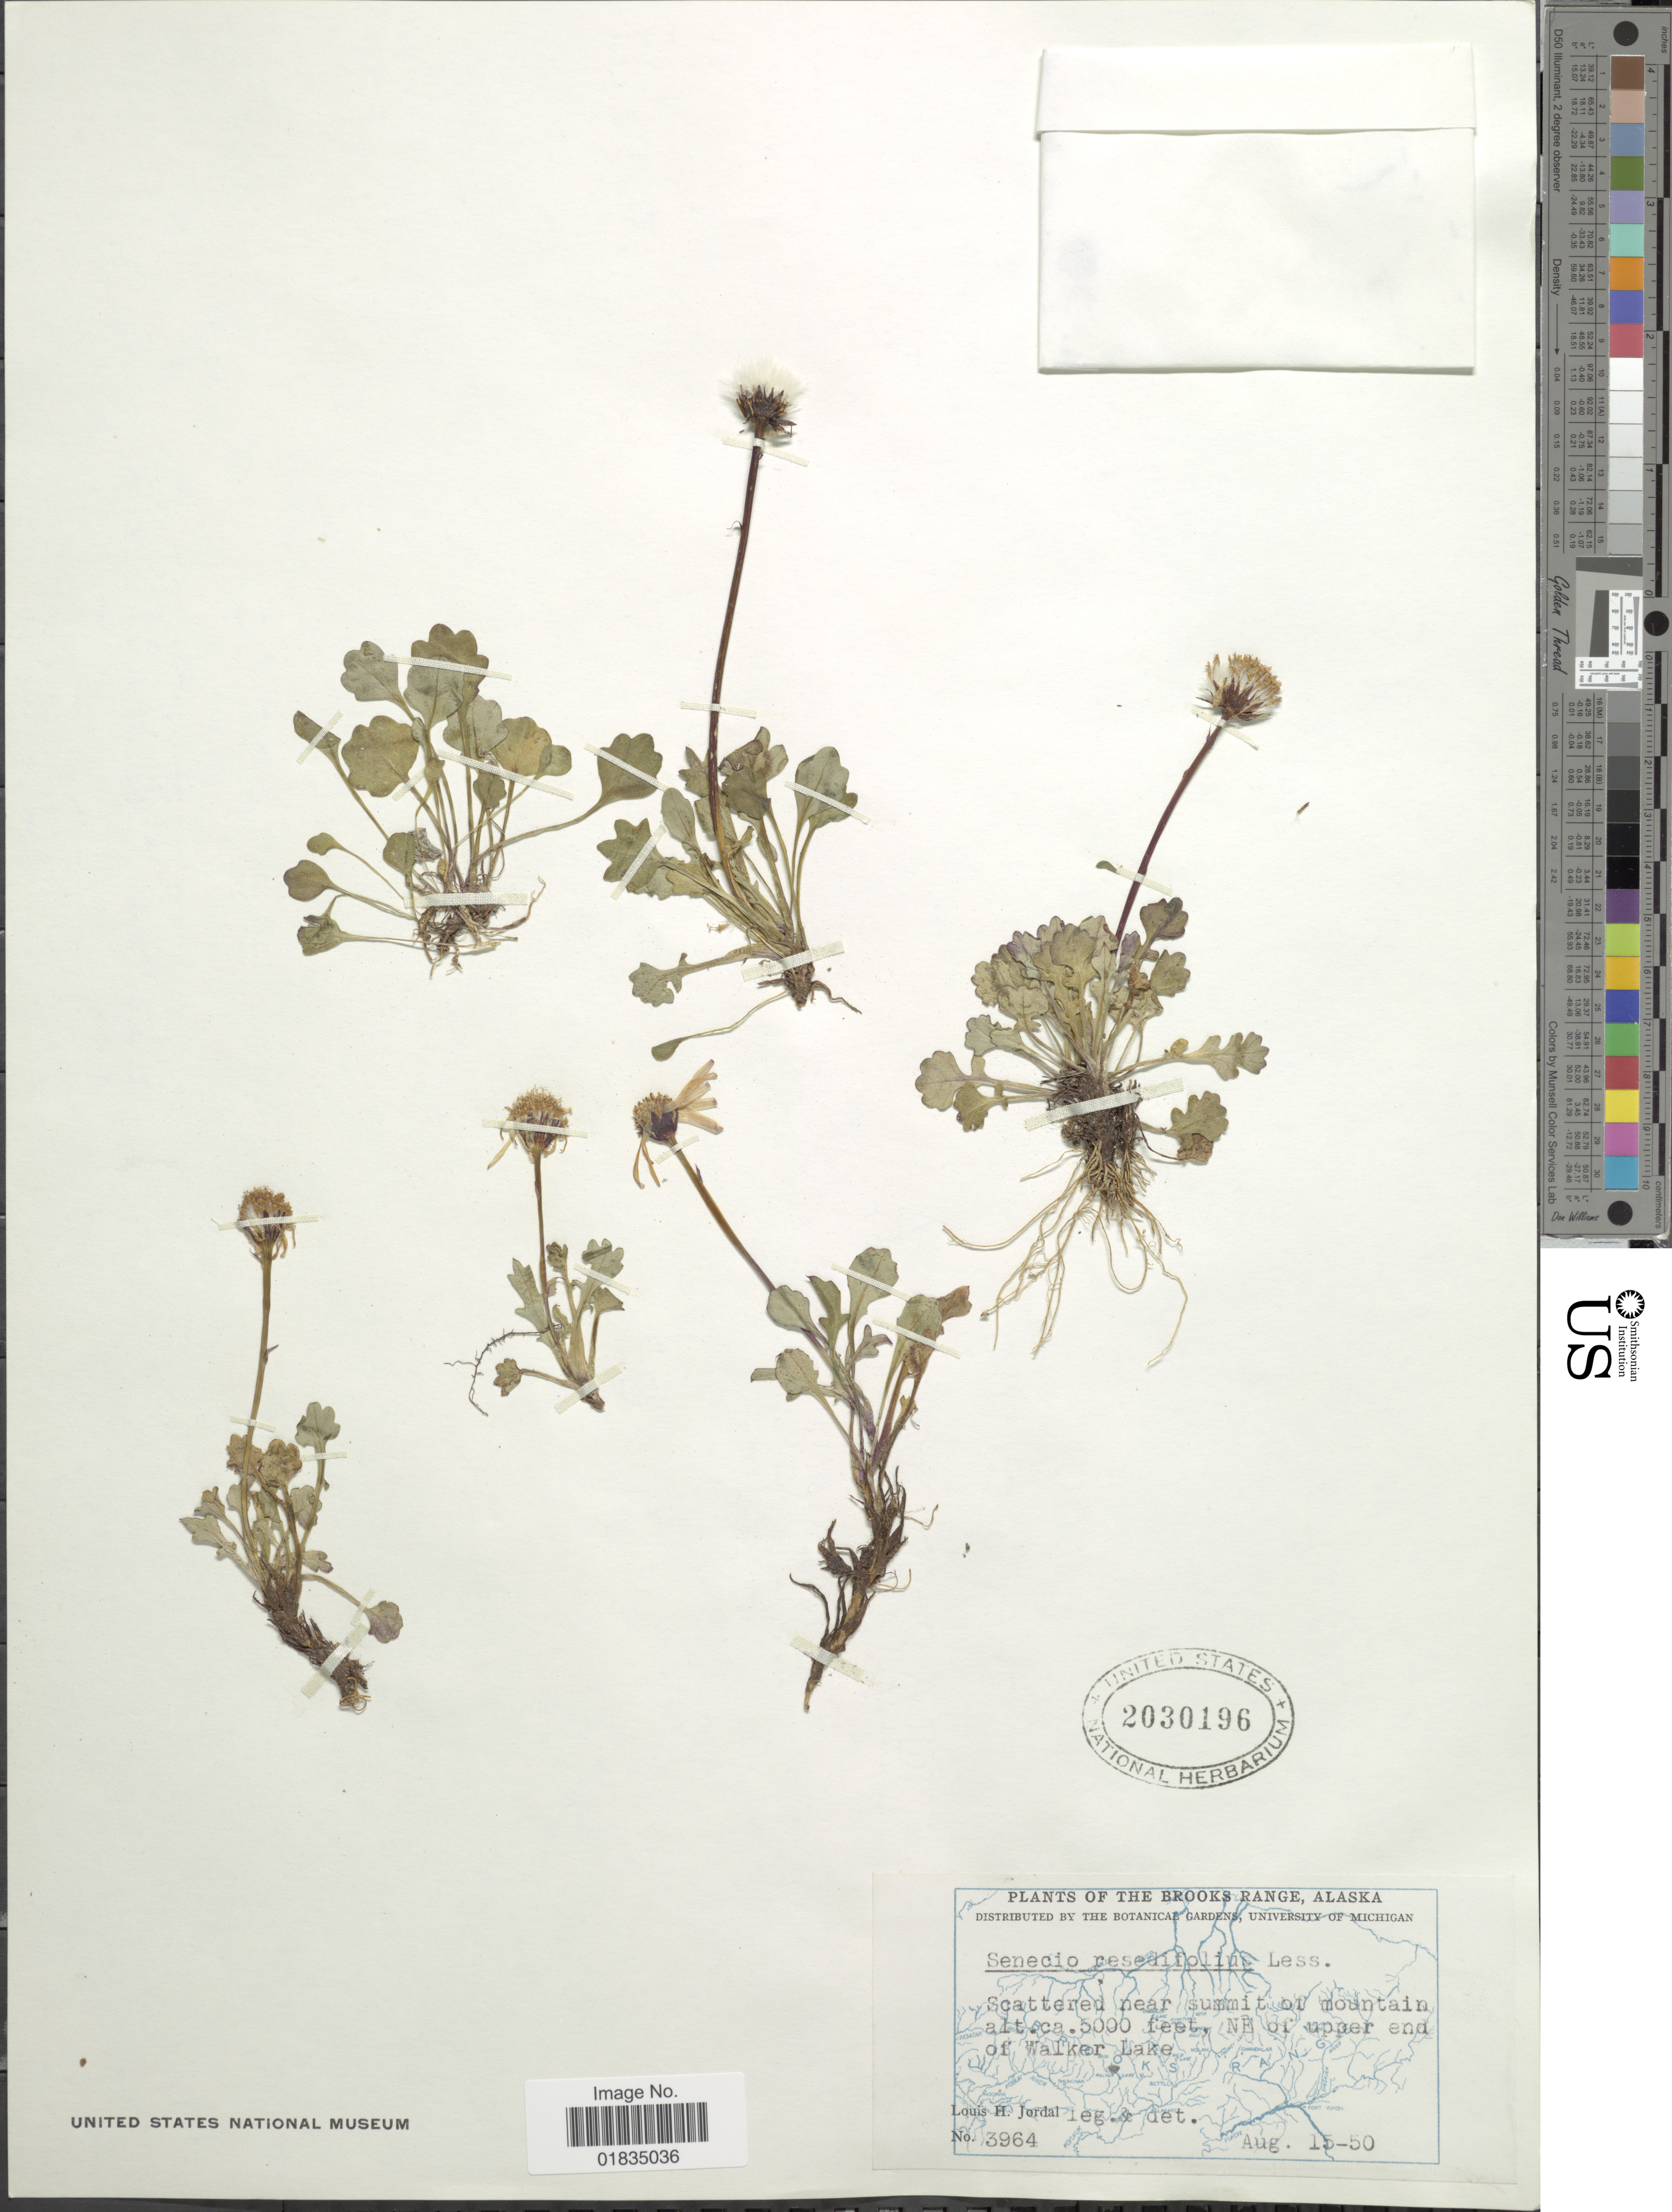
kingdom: Plantae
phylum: Tracheophyta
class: Magnoliopsida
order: Asterales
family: Asteraceae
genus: Packera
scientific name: Packera heterophylla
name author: (Fisch.) E. Wiebe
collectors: L. Jordal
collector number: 3964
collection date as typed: Transcribed d/m/y: 15/8/50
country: United States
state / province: Alaska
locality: Brooks Range, near summit of mountain, NE of upper emd of Walker Lake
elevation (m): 1524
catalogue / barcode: US 2030196